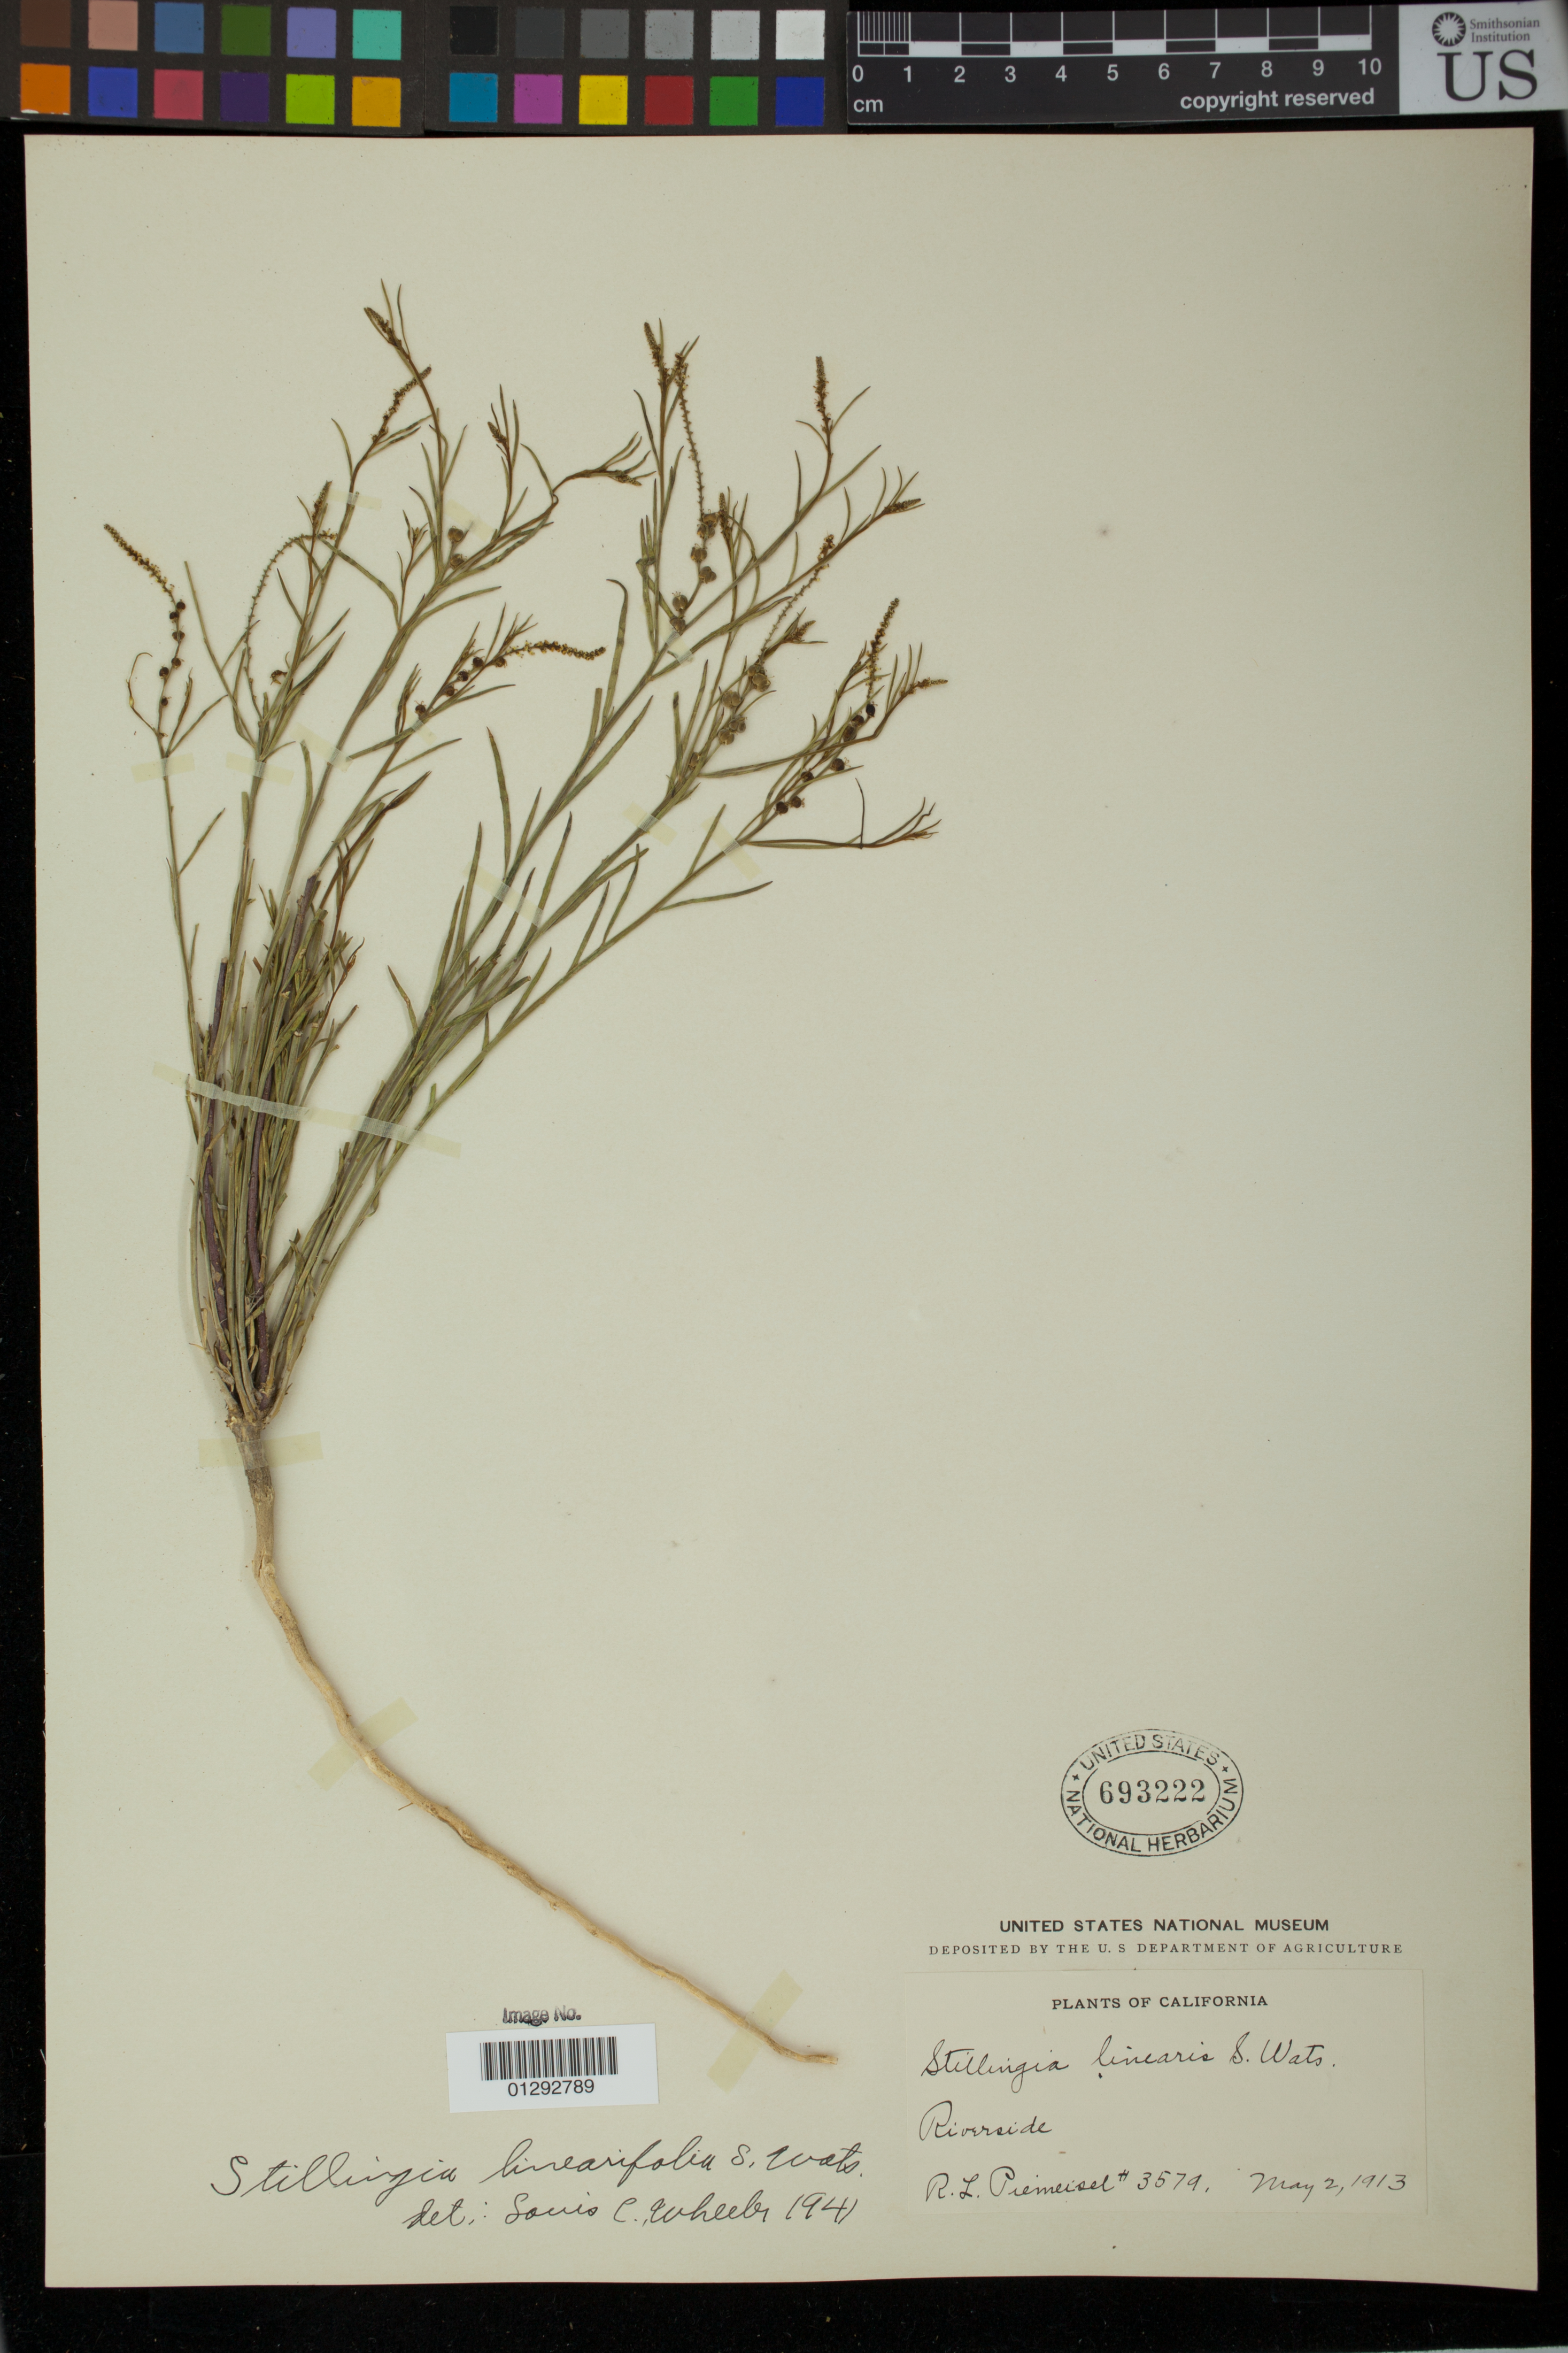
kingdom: Plantae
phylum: Tracheophyta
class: Magnoliopsida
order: Malpighiales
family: Euphorbiaceae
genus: Stillingia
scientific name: Stillingia linearifolia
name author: S. Watson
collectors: R. L. Piemeisel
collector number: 3579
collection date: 1913-05-02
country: United States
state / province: California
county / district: Riverside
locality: Riverside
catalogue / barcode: US 693222